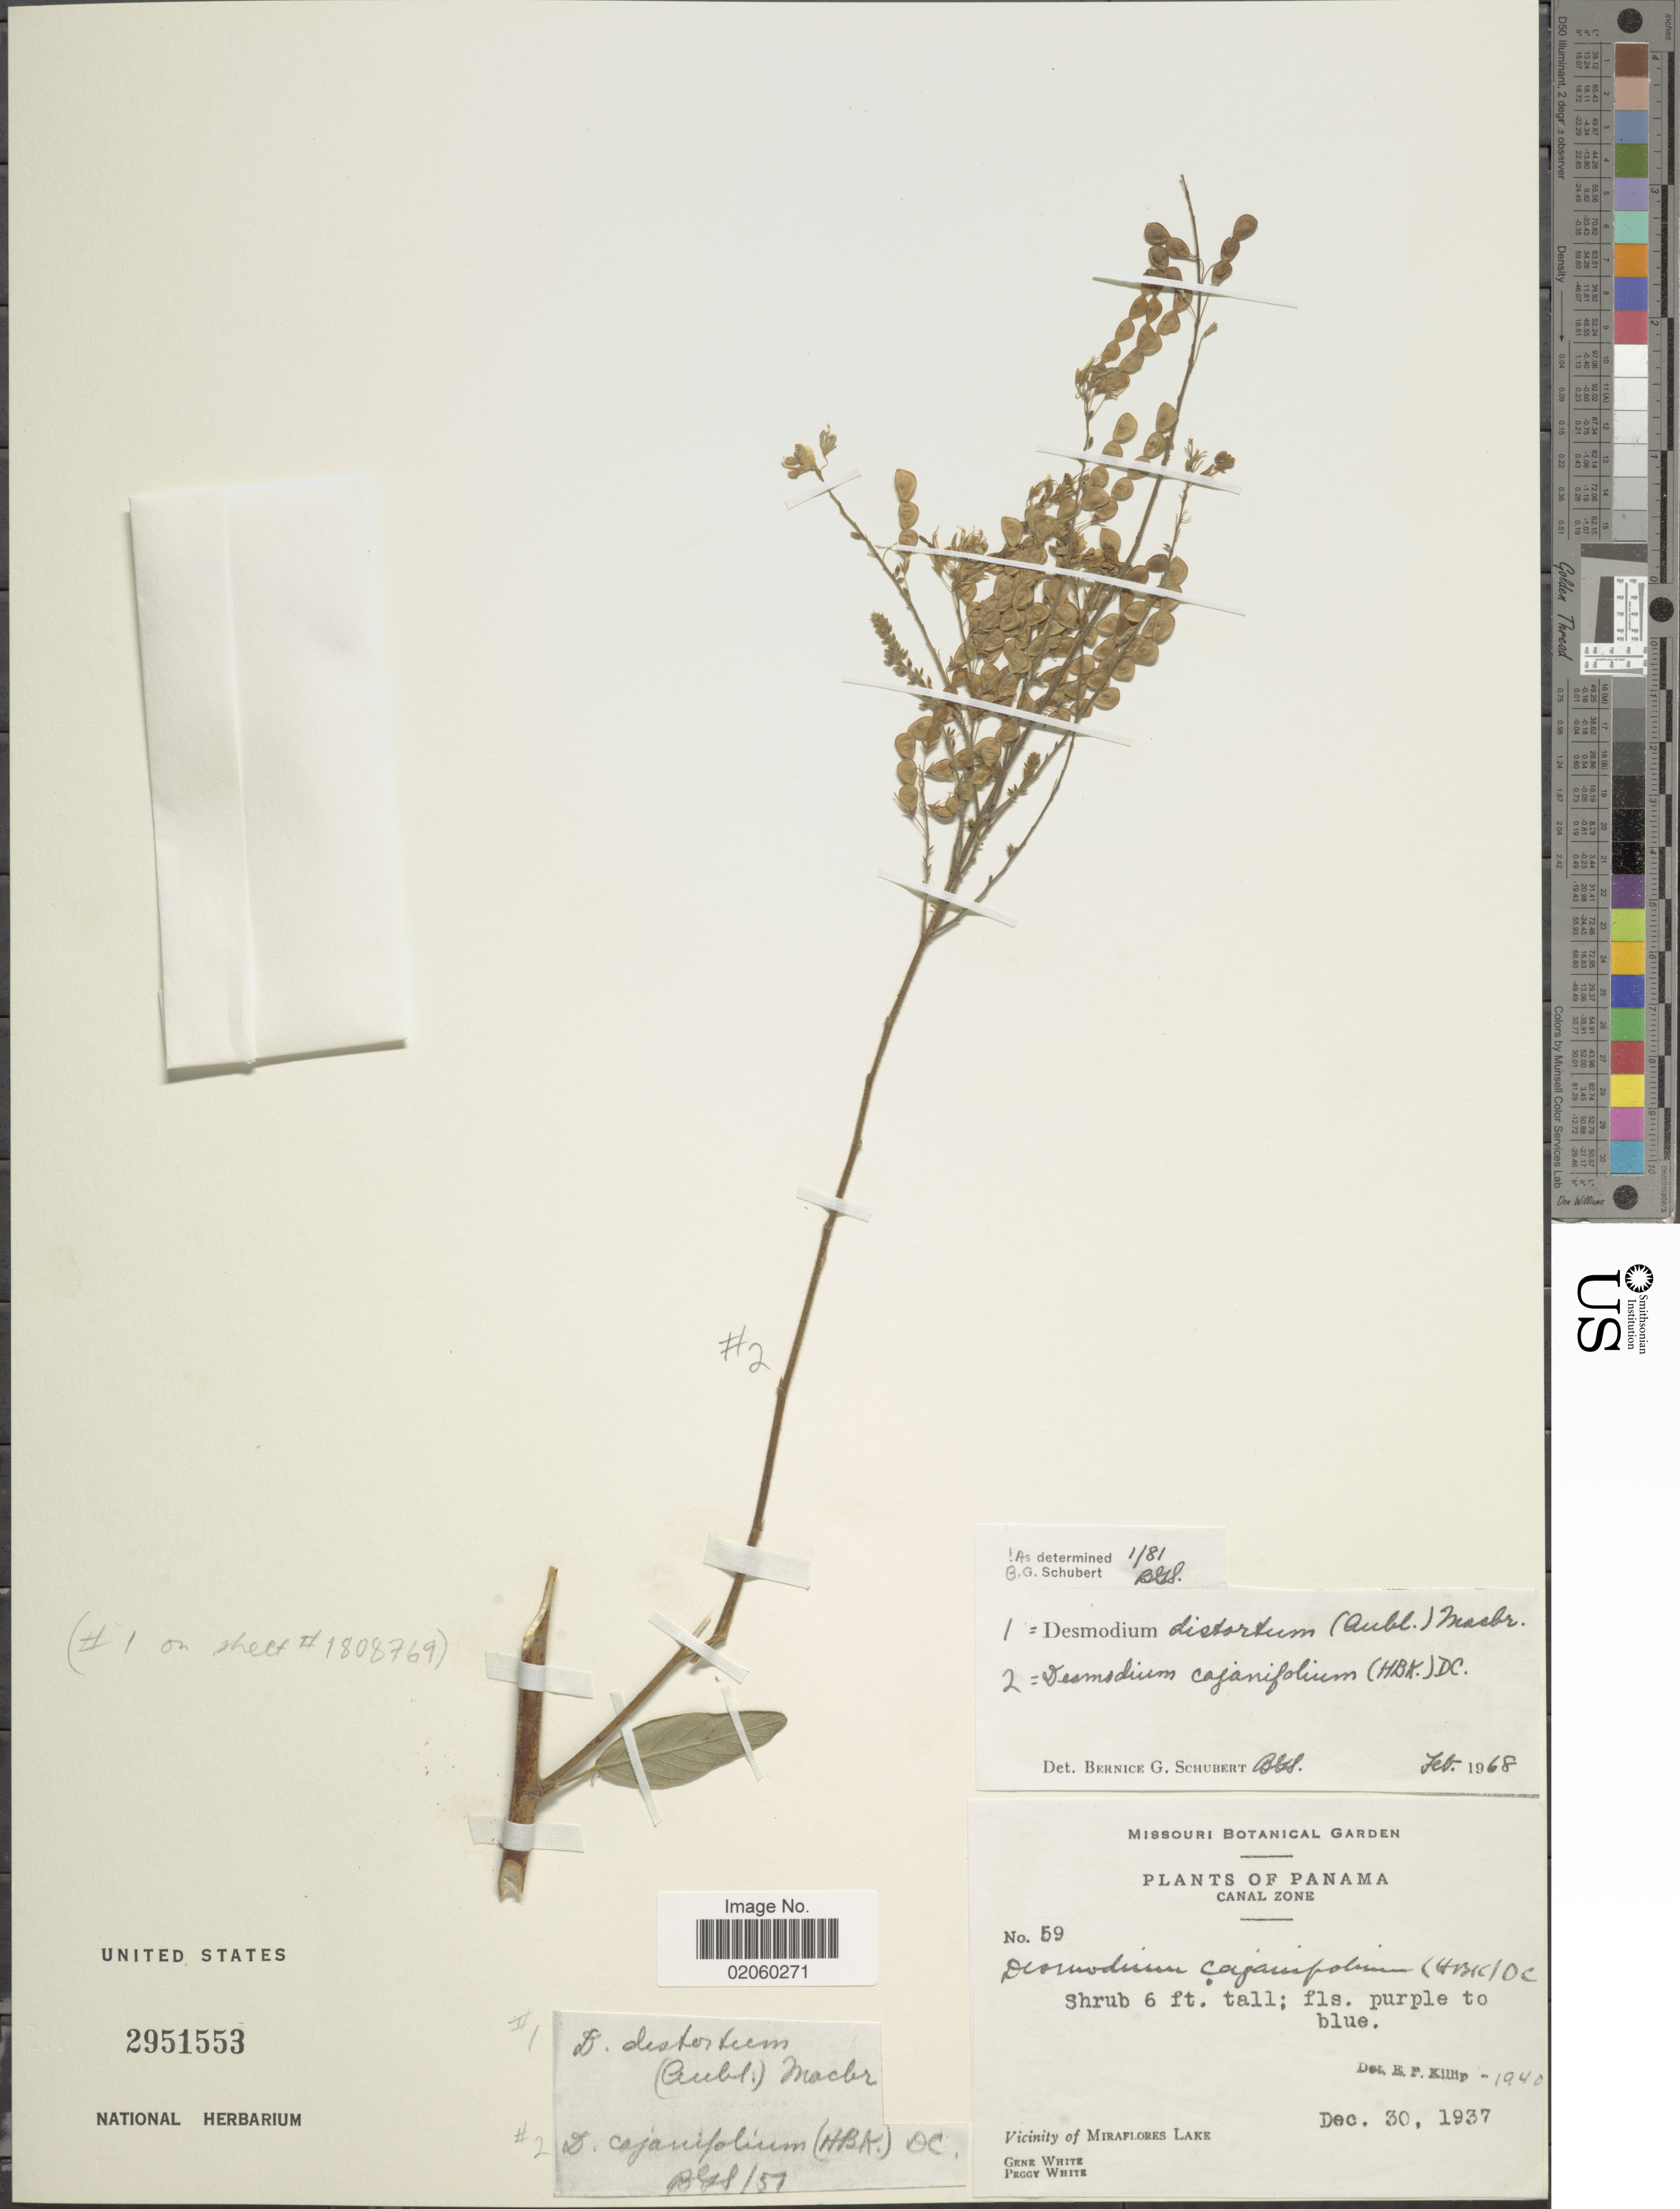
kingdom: Plantae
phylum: Tracheophyta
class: Magnoliopsida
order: Fabales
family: Fabaceae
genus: Desmodium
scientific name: Desmodium cajanifolium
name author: (Kunth) DC.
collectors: G. White & P. White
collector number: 59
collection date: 1937-12-30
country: Panama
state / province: Panamá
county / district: Canal Zone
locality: Vicinity of Miraflores Lake, Canal Zone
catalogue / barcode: US 2951553